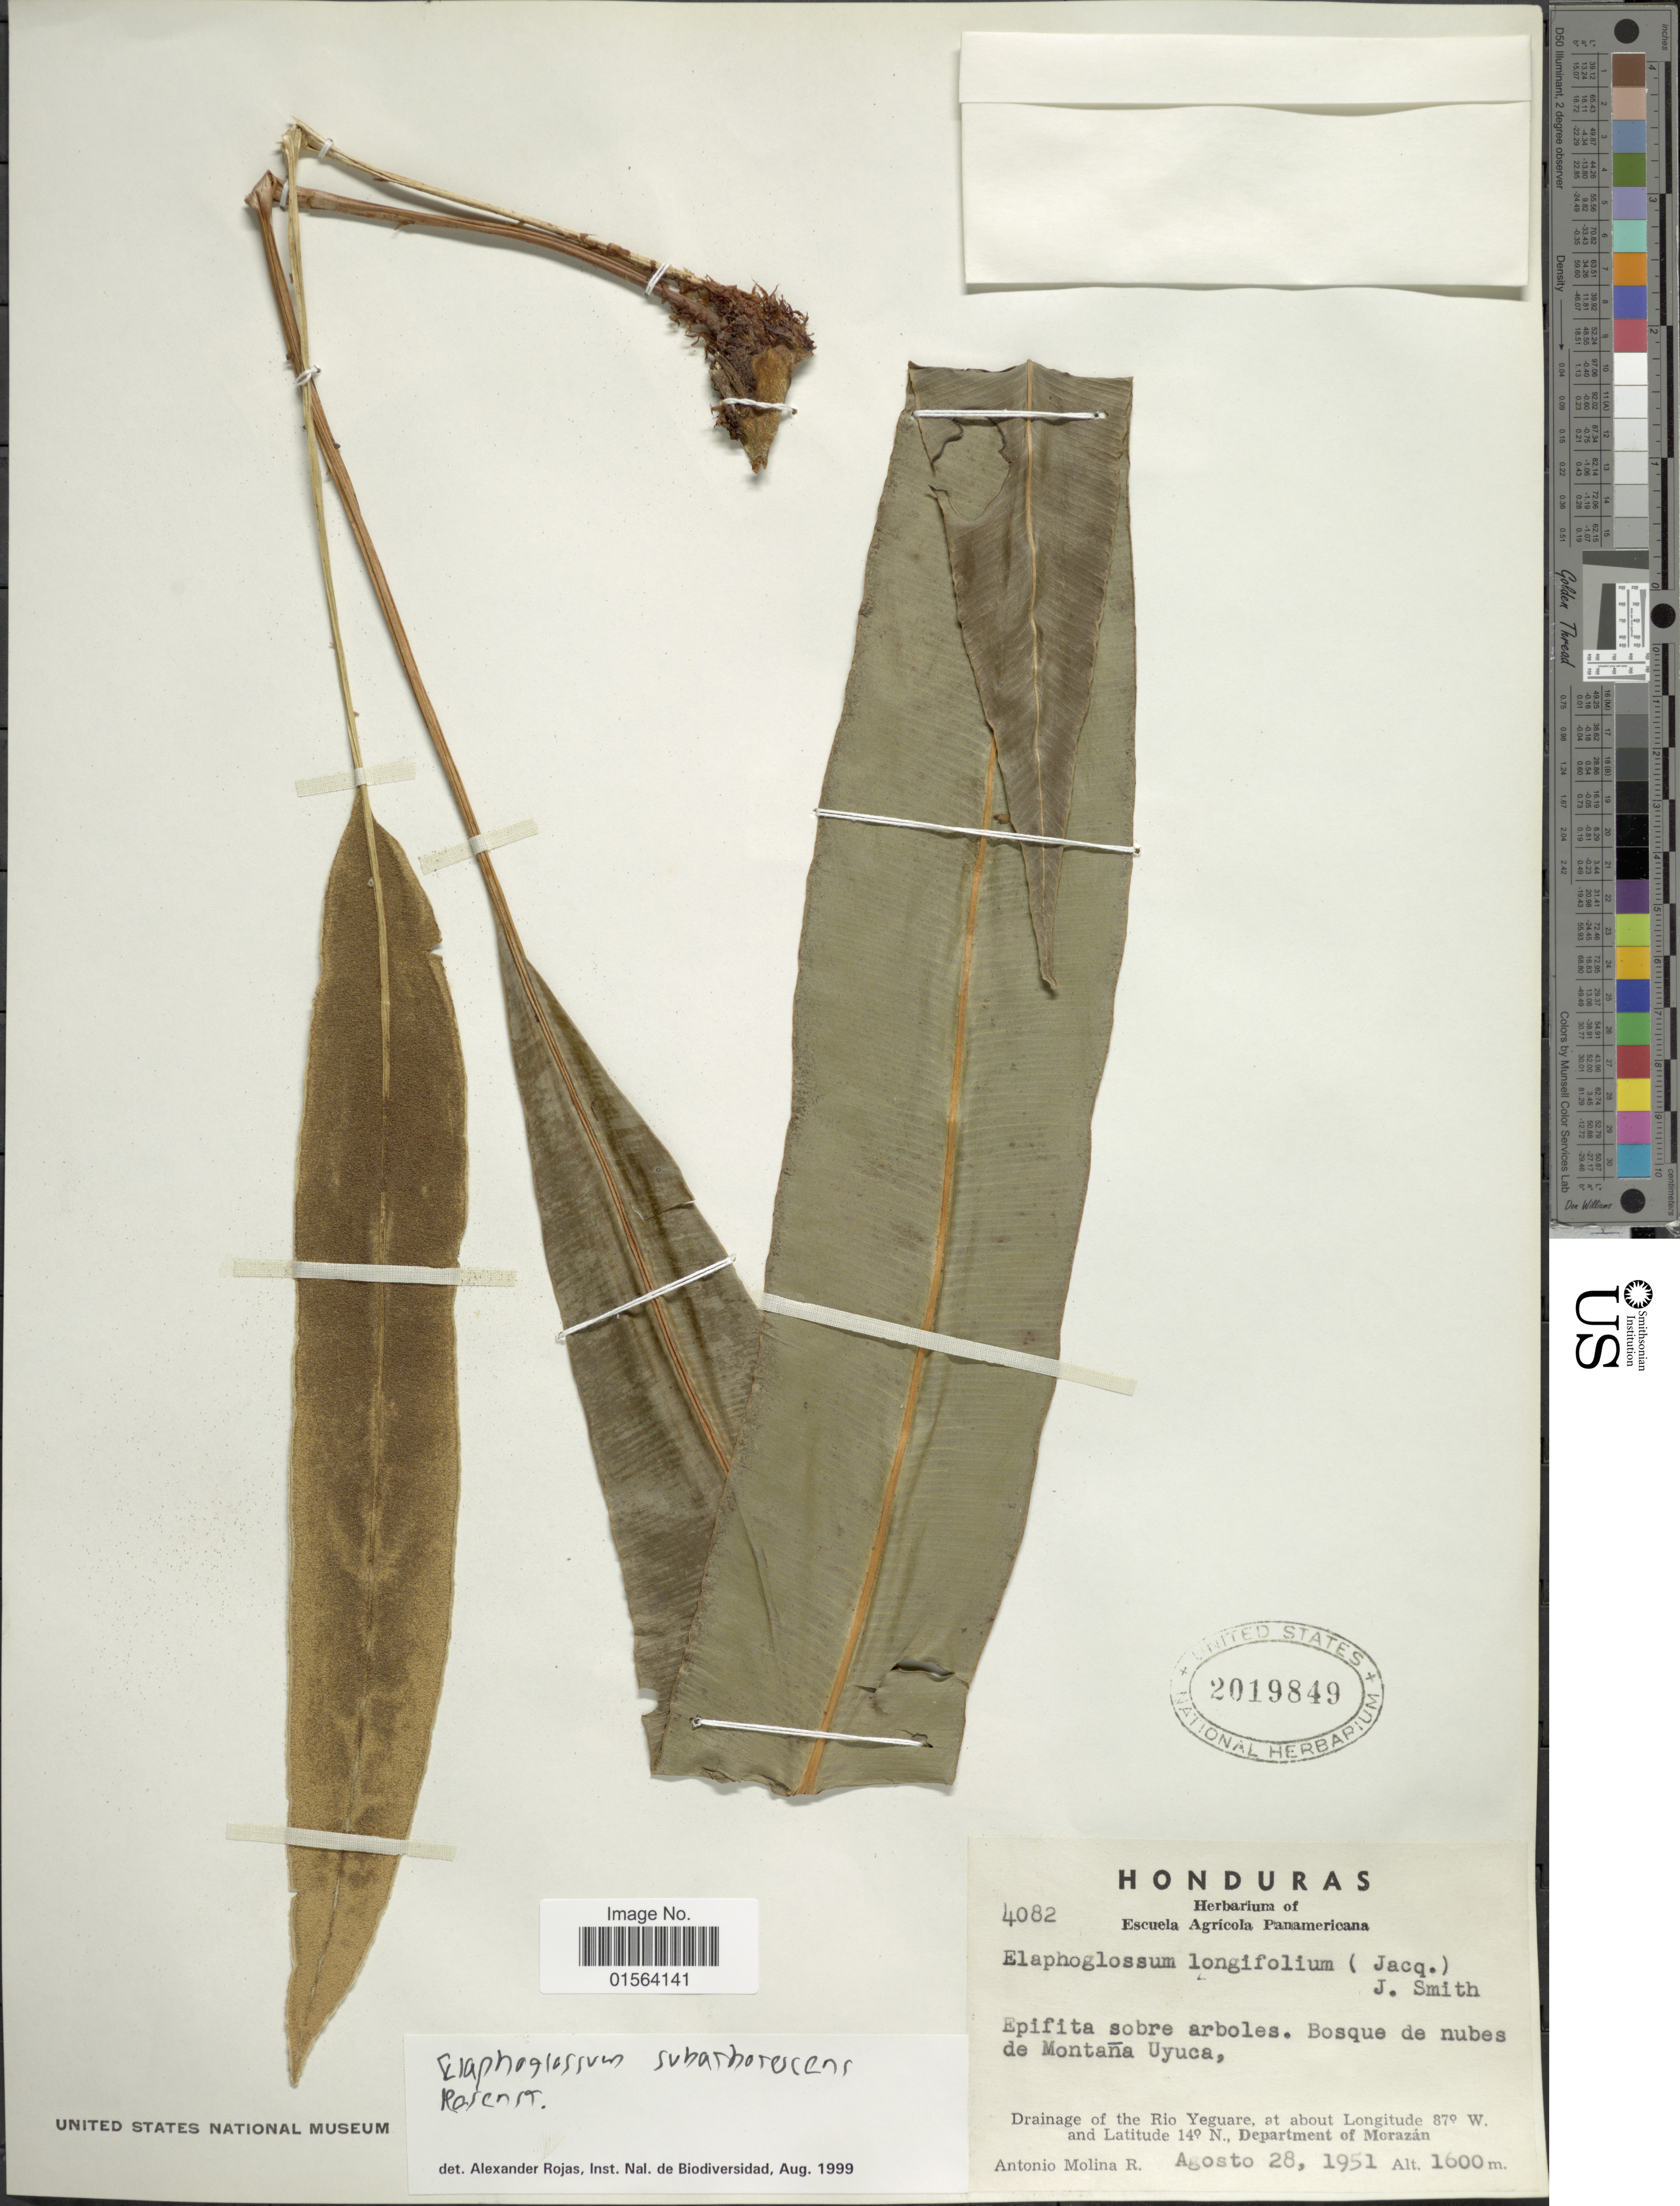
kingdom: Plantae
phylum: Tracheophyta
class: Polypodiopsida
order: Polypodiales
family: Dryopteridaceae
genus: Elaphoglossum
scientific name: Elaphoglossum latifolium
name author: (Sw.) J. Sm.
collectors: A. Molina R.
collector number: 4082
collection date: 1951-08-28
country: Honduras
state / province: Fco. Morazán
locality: Drainage of the Rio Yeguare, Department of Morazan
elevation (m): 1600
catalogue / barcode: US 2019849